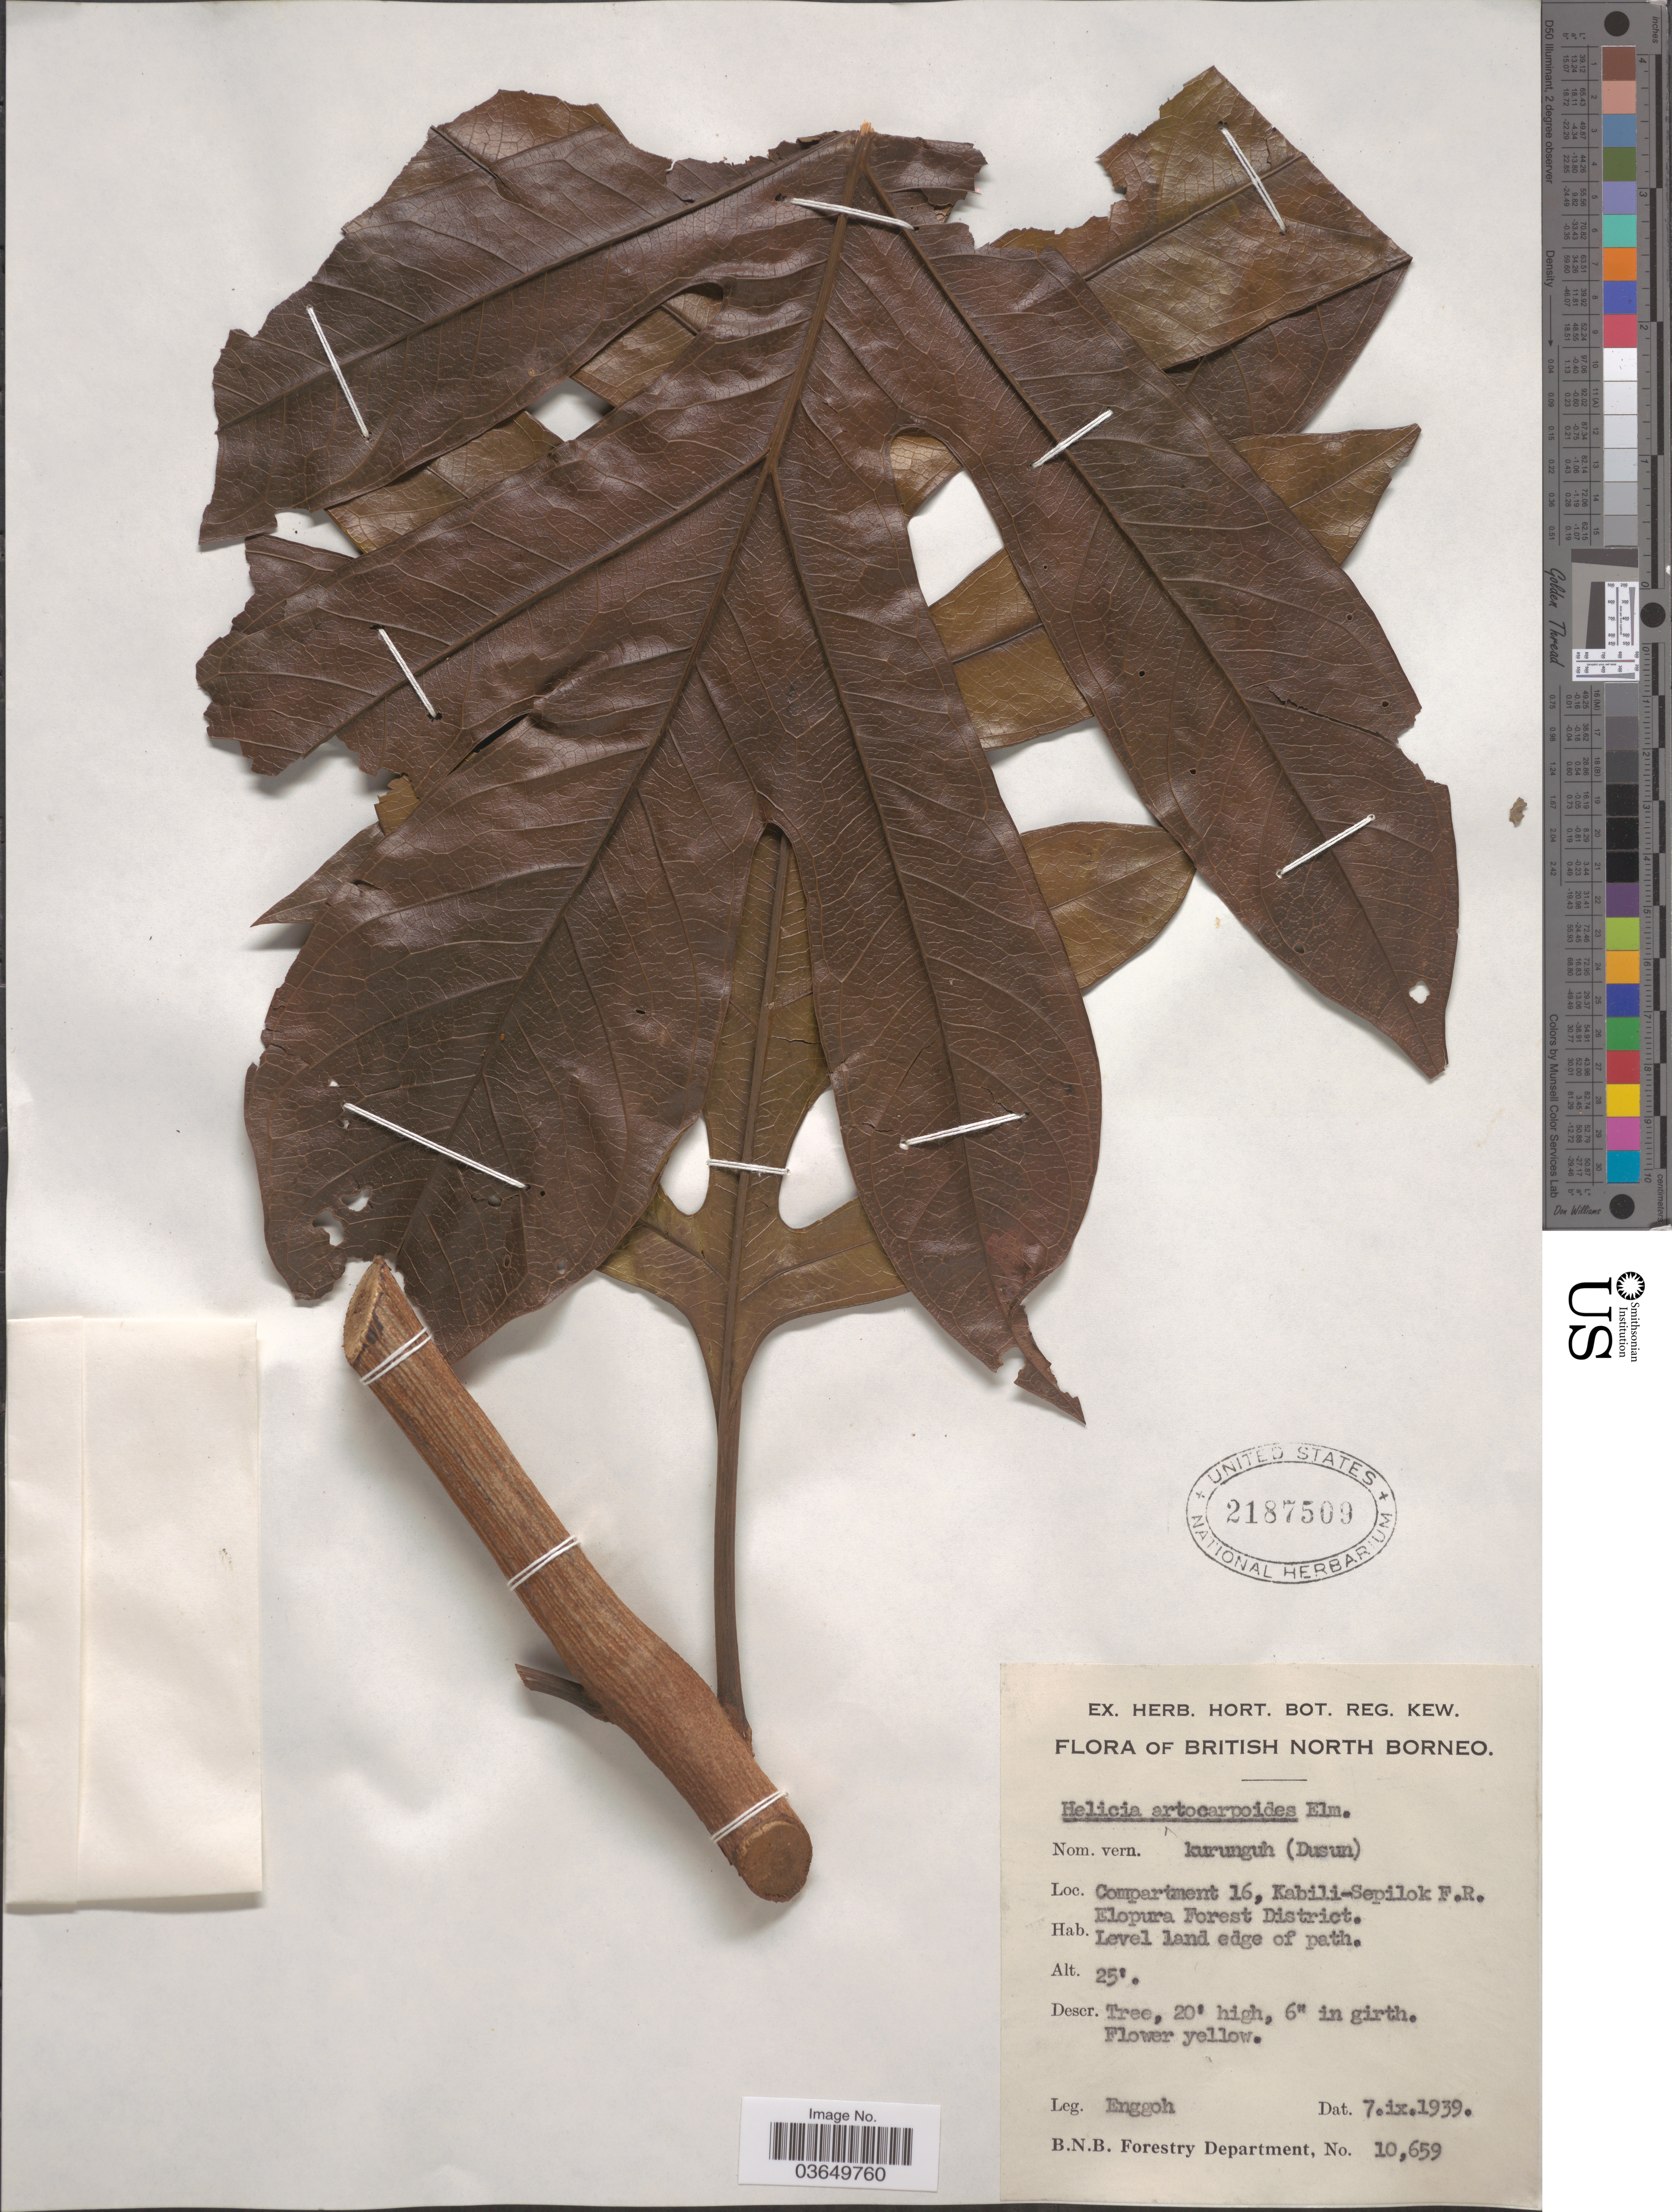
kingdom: Plantae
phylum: Tracheophyta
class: Magnoliopsida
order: Proteales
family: Proteaceae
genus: Helicia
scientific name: Helicia artocarpoides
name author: Elmer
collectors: -. Enggoh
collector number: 10659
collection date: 1939-09-07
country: Malaysia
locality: British North Borneo. Compartment 16, Kabili-Sepilok F. R. Elopura Forest District. Level land edge of path.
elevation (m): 8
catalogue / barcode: US 2187509